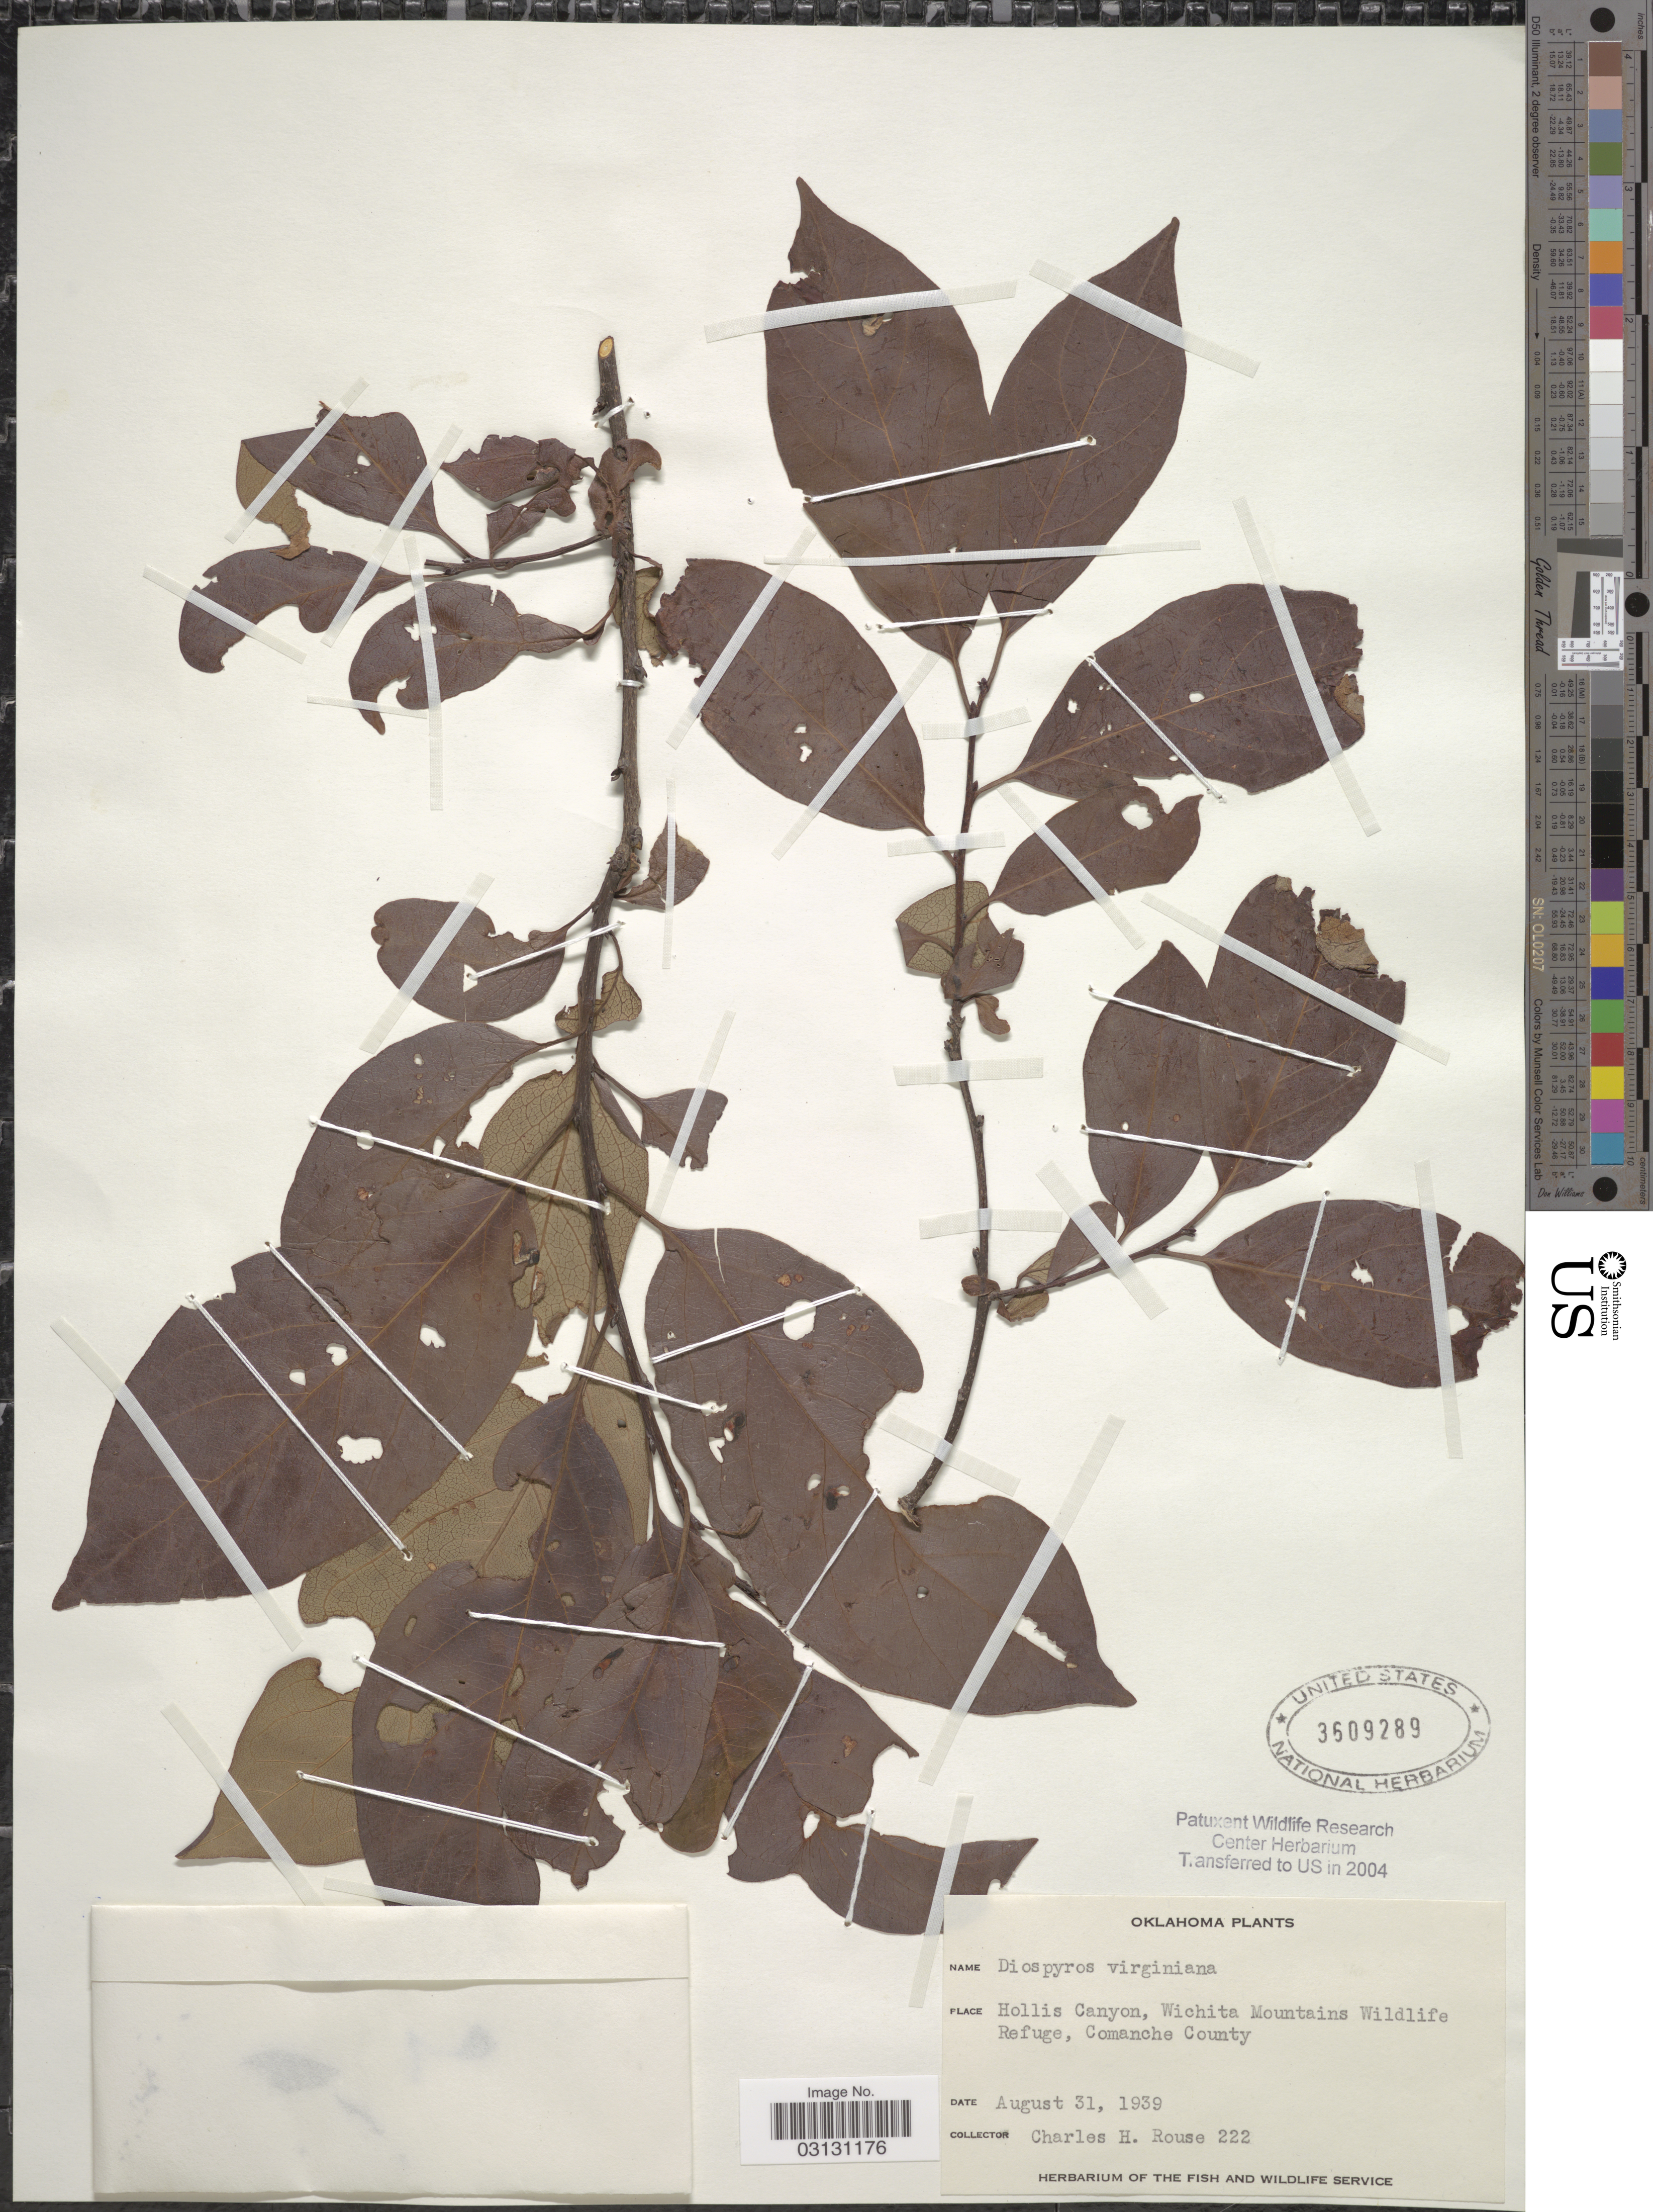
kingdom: Plantae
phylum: Tracheophyta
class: Magnoliopsida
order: Ericales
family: Ebenaceae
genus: Diospyros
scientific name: Diospyros virginiana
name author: L.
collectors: C. Rouse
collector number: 222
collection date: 1939-08-31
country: United States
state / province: Oklahoma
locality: Hollis Canyon, Wichita Mountains Wildlife Refuge, Comanche County.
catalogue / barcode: US 3609289